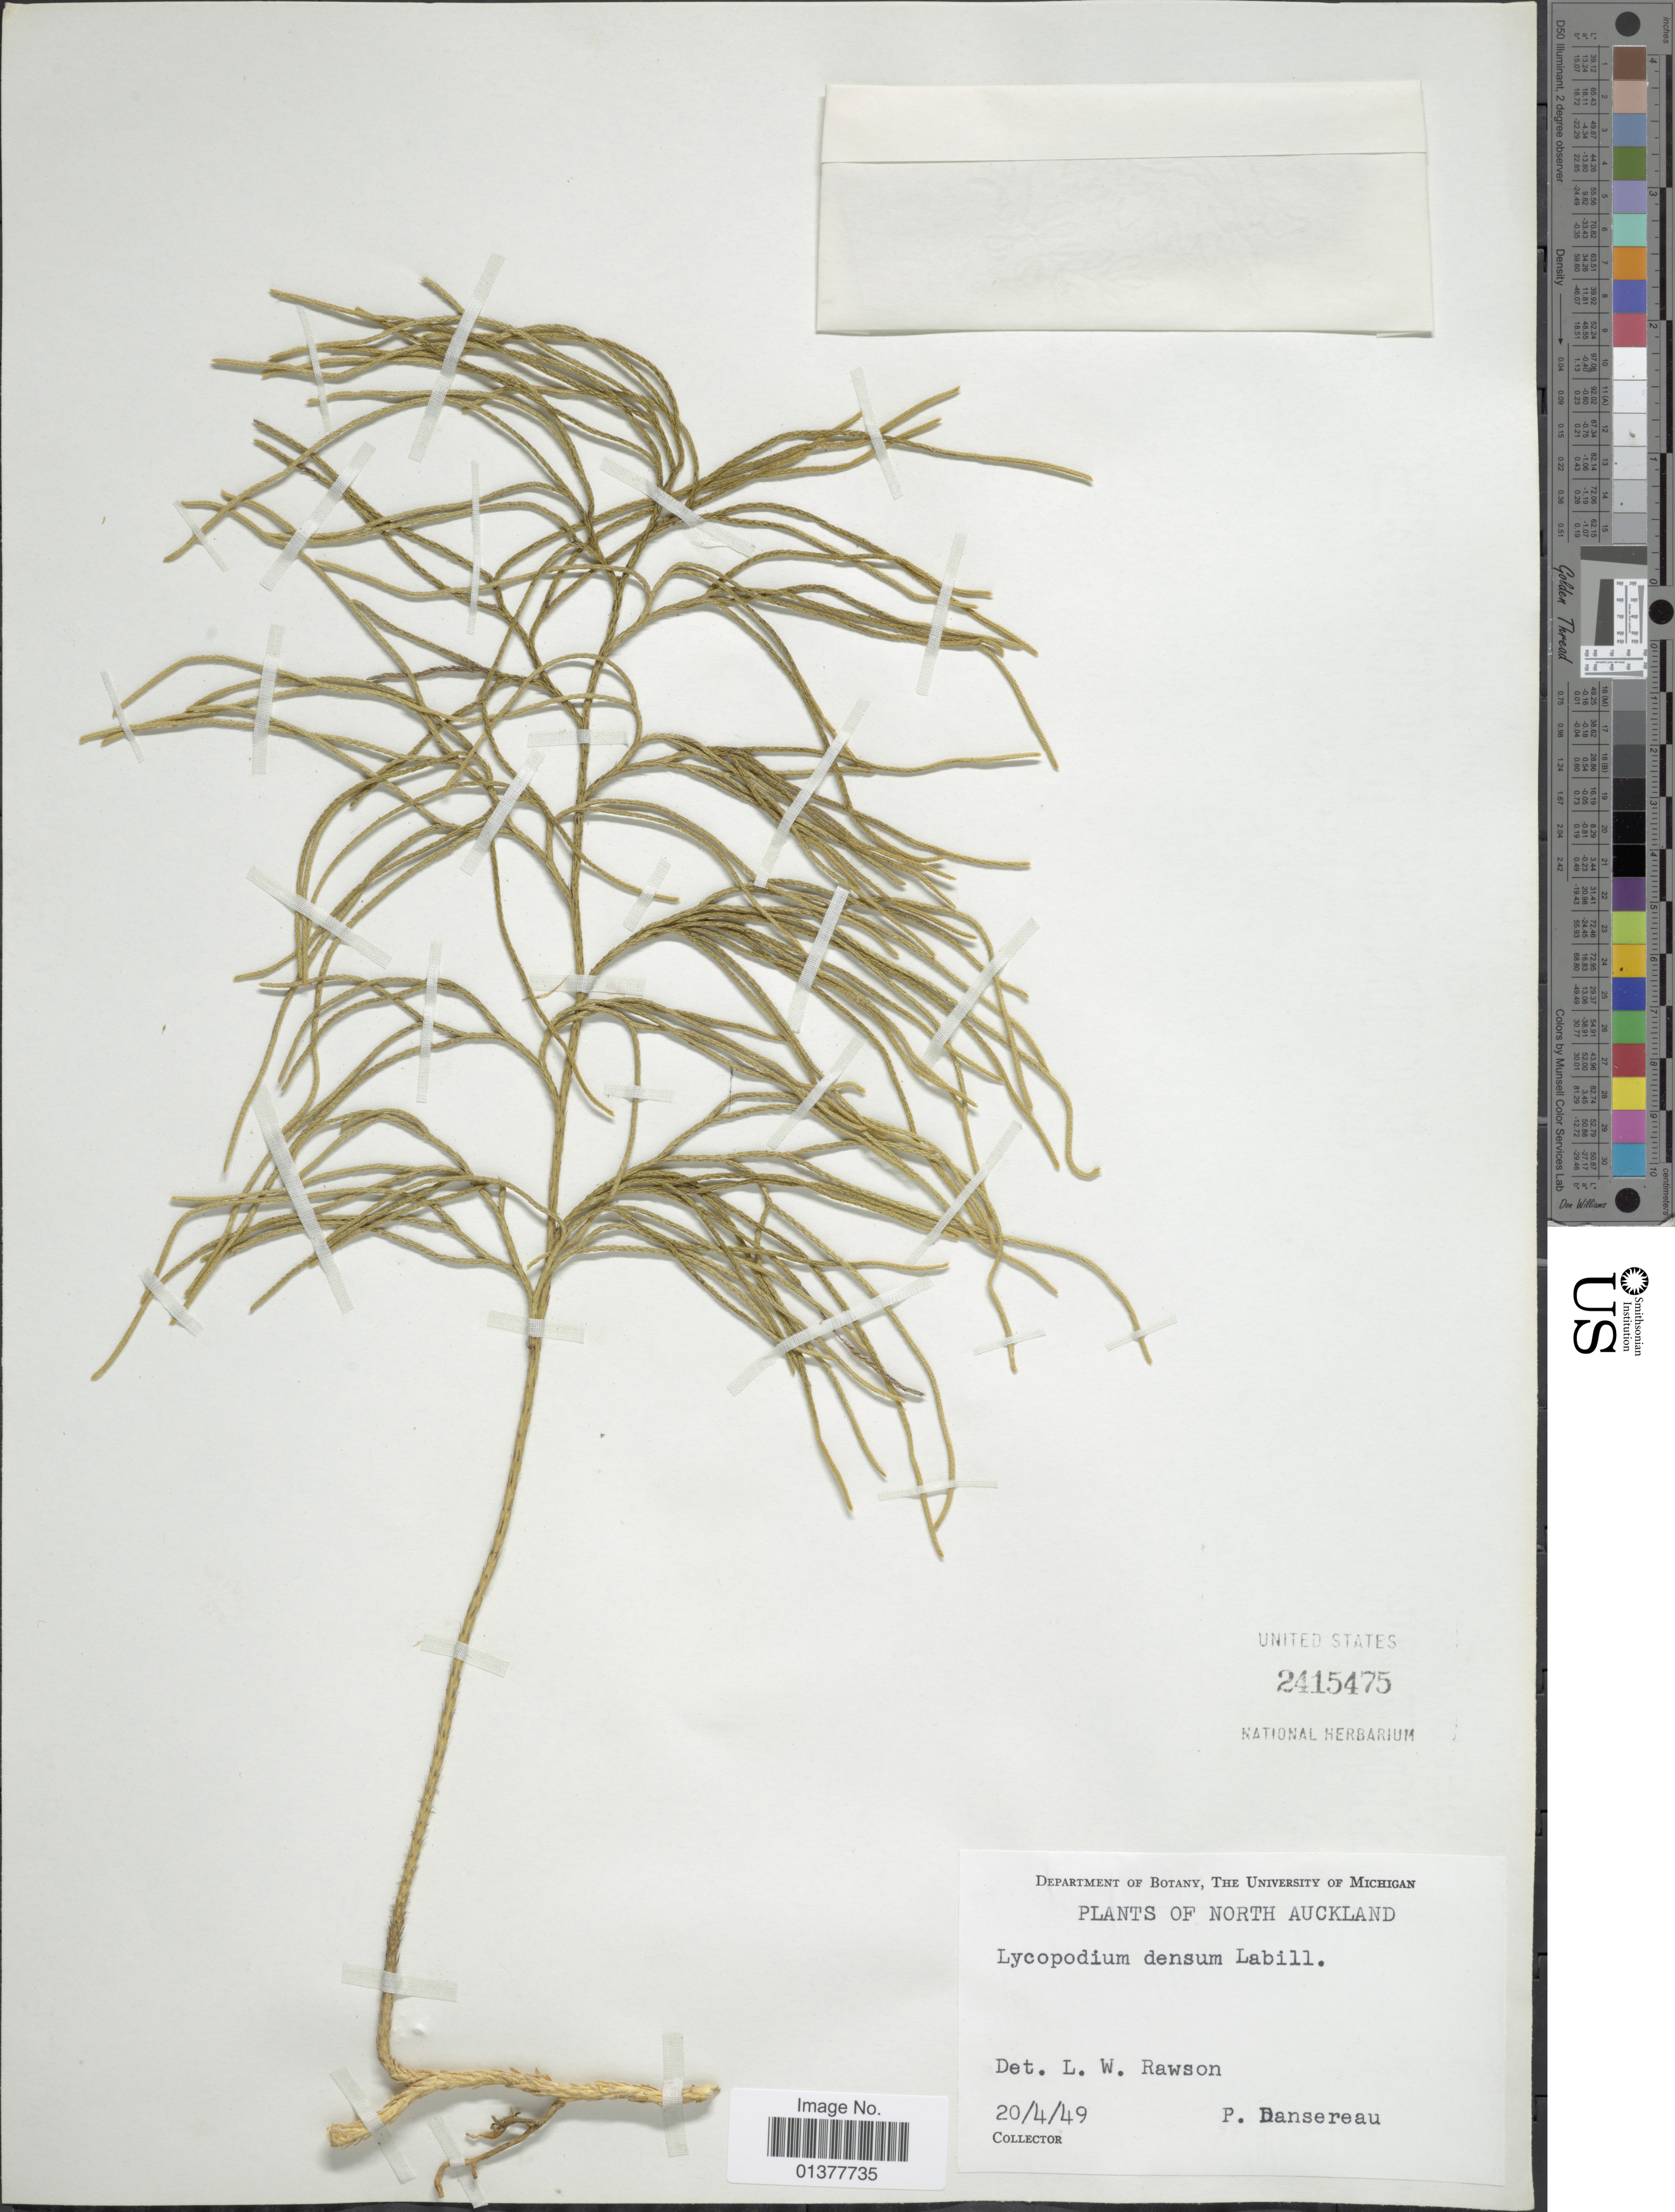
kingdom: Plantae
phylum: Tracheophyta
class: Lycopodiopsida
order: Lycopodiales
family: Lycopodiaceae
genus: Pseudolycopodium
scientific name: Pseudolycopodium densum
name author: (Rothm.) Holub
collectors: P. Danserau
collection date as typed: Transcribed d/m/y: 20/4/49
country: New Zealand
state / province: Auckland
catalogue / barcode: US 2415475